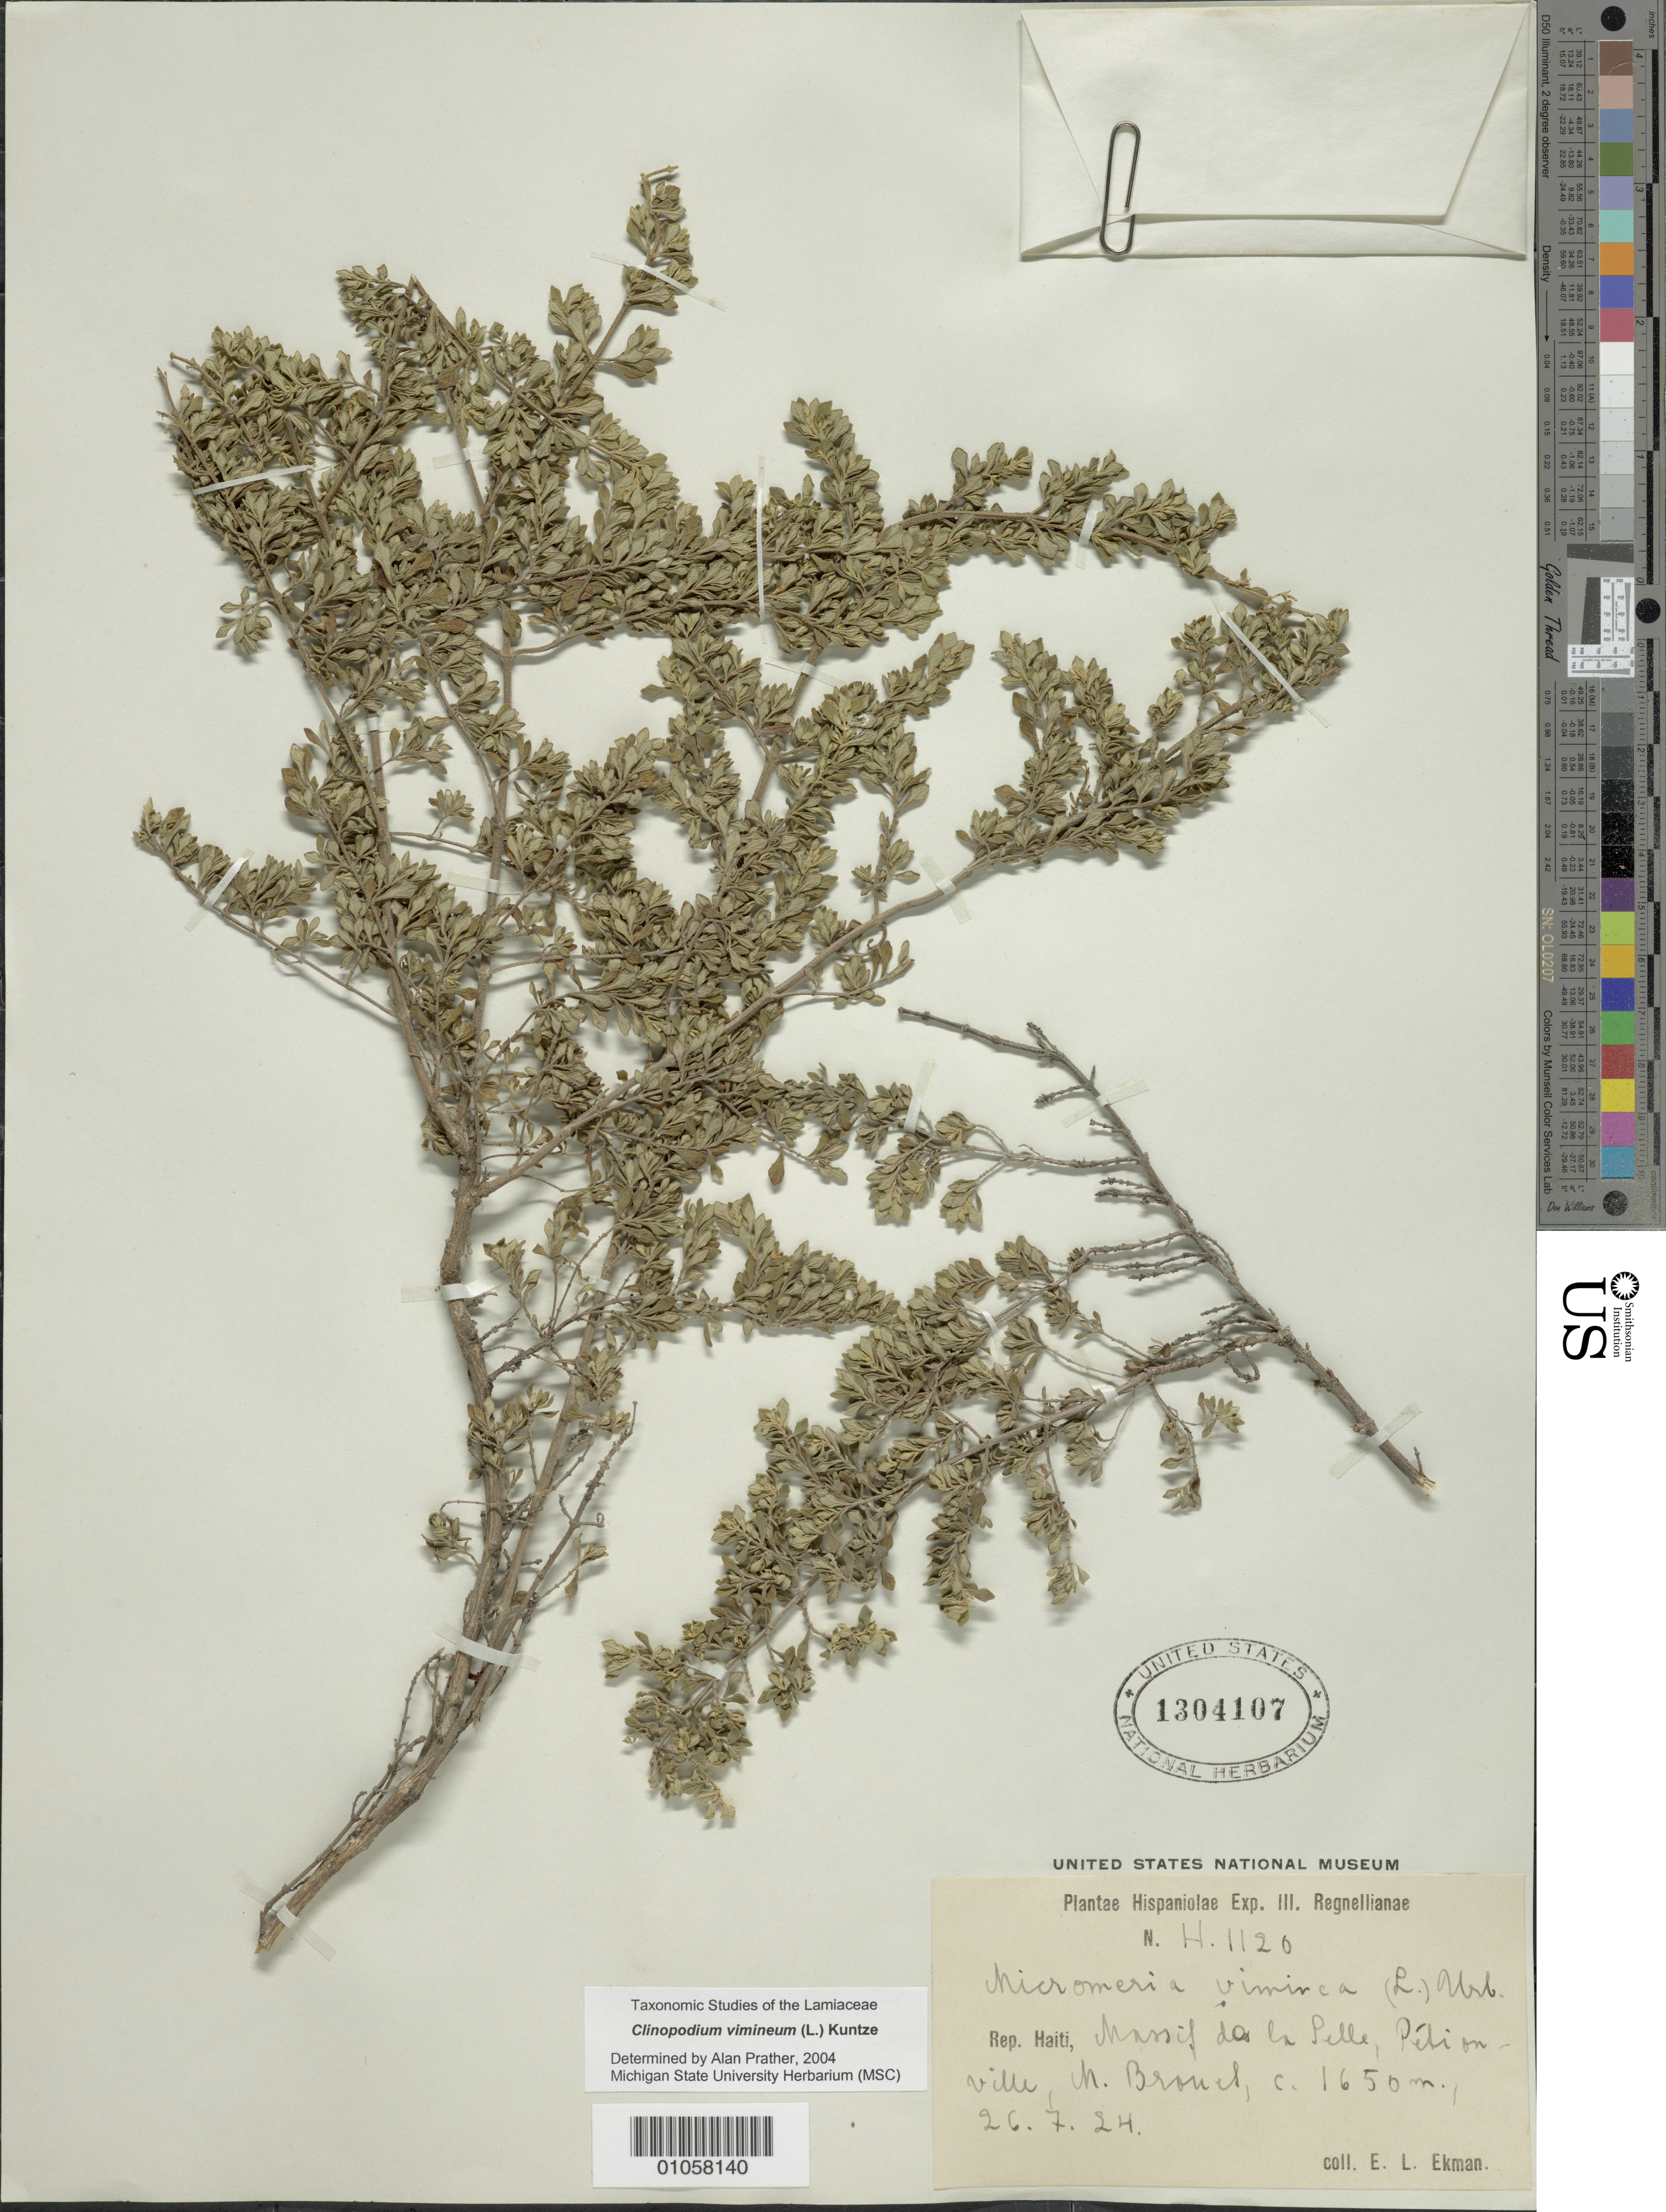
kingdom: Plantae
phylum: Tracheophyta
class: Magnoliopsida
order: Lamiales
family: Lamiaceae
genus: Clinopodium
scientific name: Clinopodium vimineum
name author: (L.) Kuntze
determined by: Prather, L. A.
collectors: E. L. Ekman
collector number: H 1120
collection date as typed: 26 Jul 1924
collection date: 1924-07-26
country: Haiti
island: Hispaniola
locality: Massif de la Selle, Pétionville, M. Brouet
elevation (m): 1650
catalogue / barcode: US 1304107